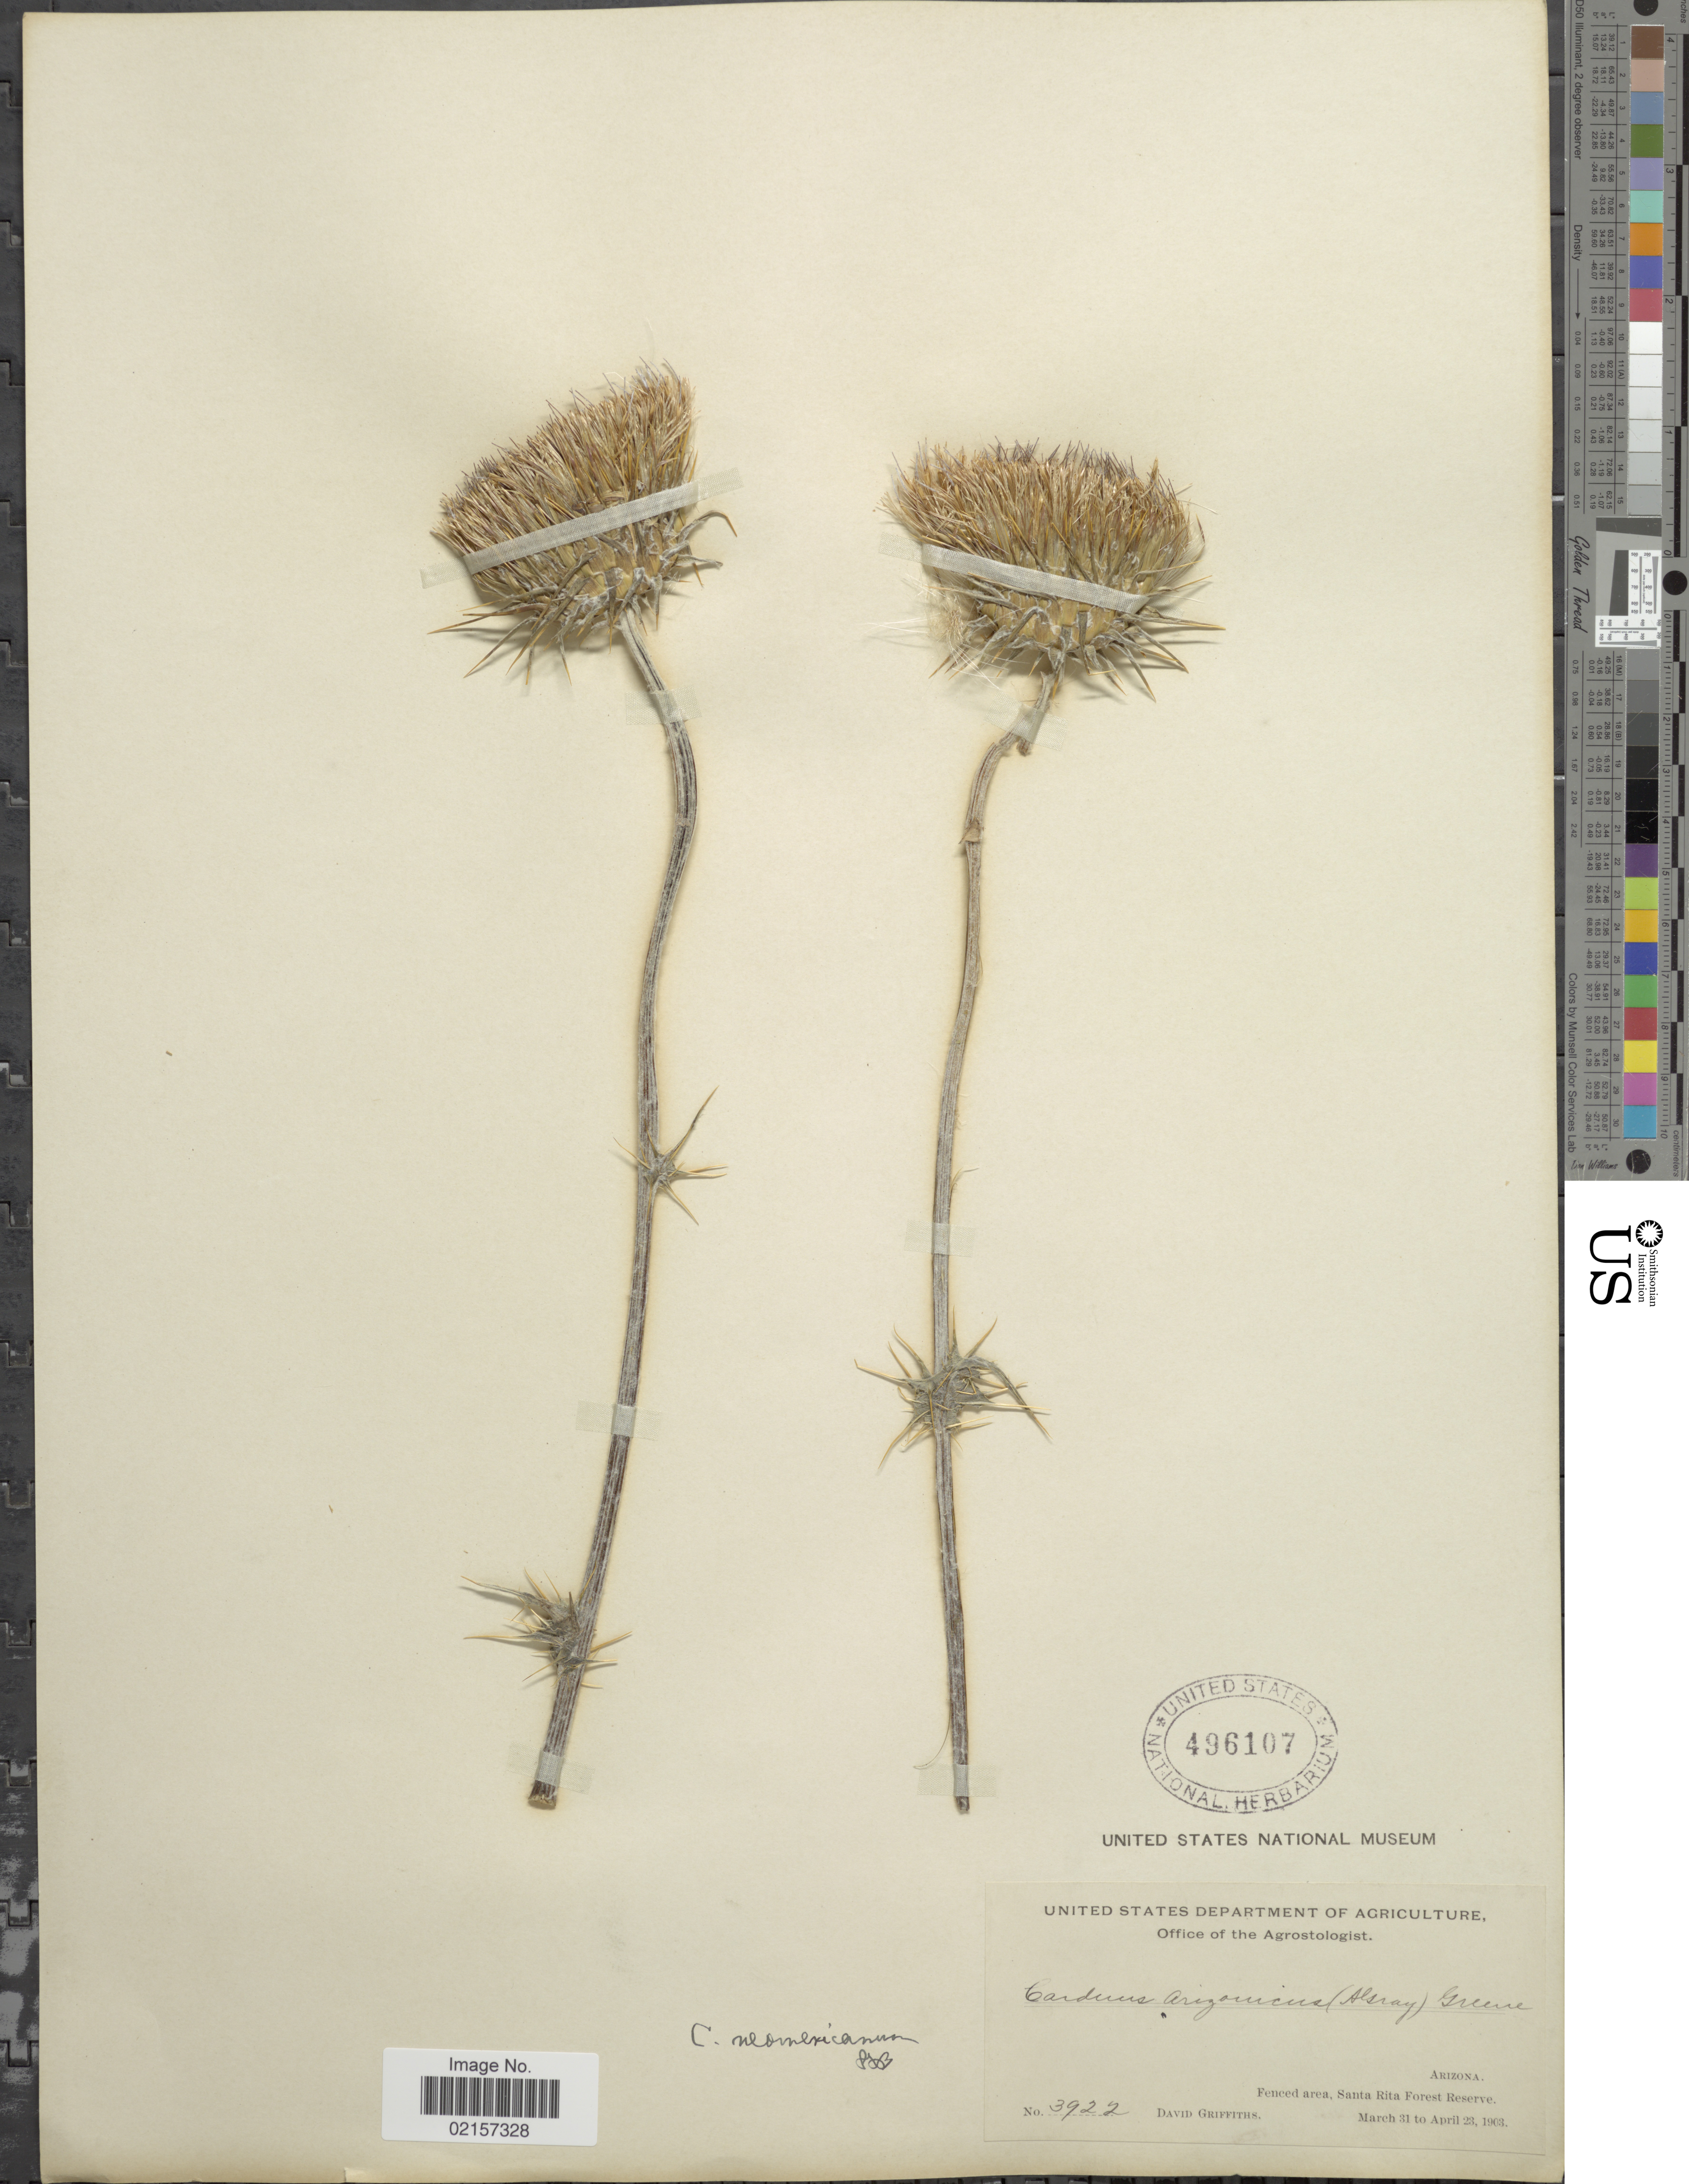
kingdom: Plantae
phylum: Tracheophyta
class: Magnoliopsida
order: Asterales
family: Asteraceae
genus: Cirsium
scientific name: Cirsium neomexicanum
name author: A. Gray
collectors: D. Griffiths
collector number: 3922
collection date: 1903-03-31/1903-04-23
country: United States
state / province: Arizona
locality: Fenced area, Santa Rita Forest Reserve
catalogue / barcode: US 496107